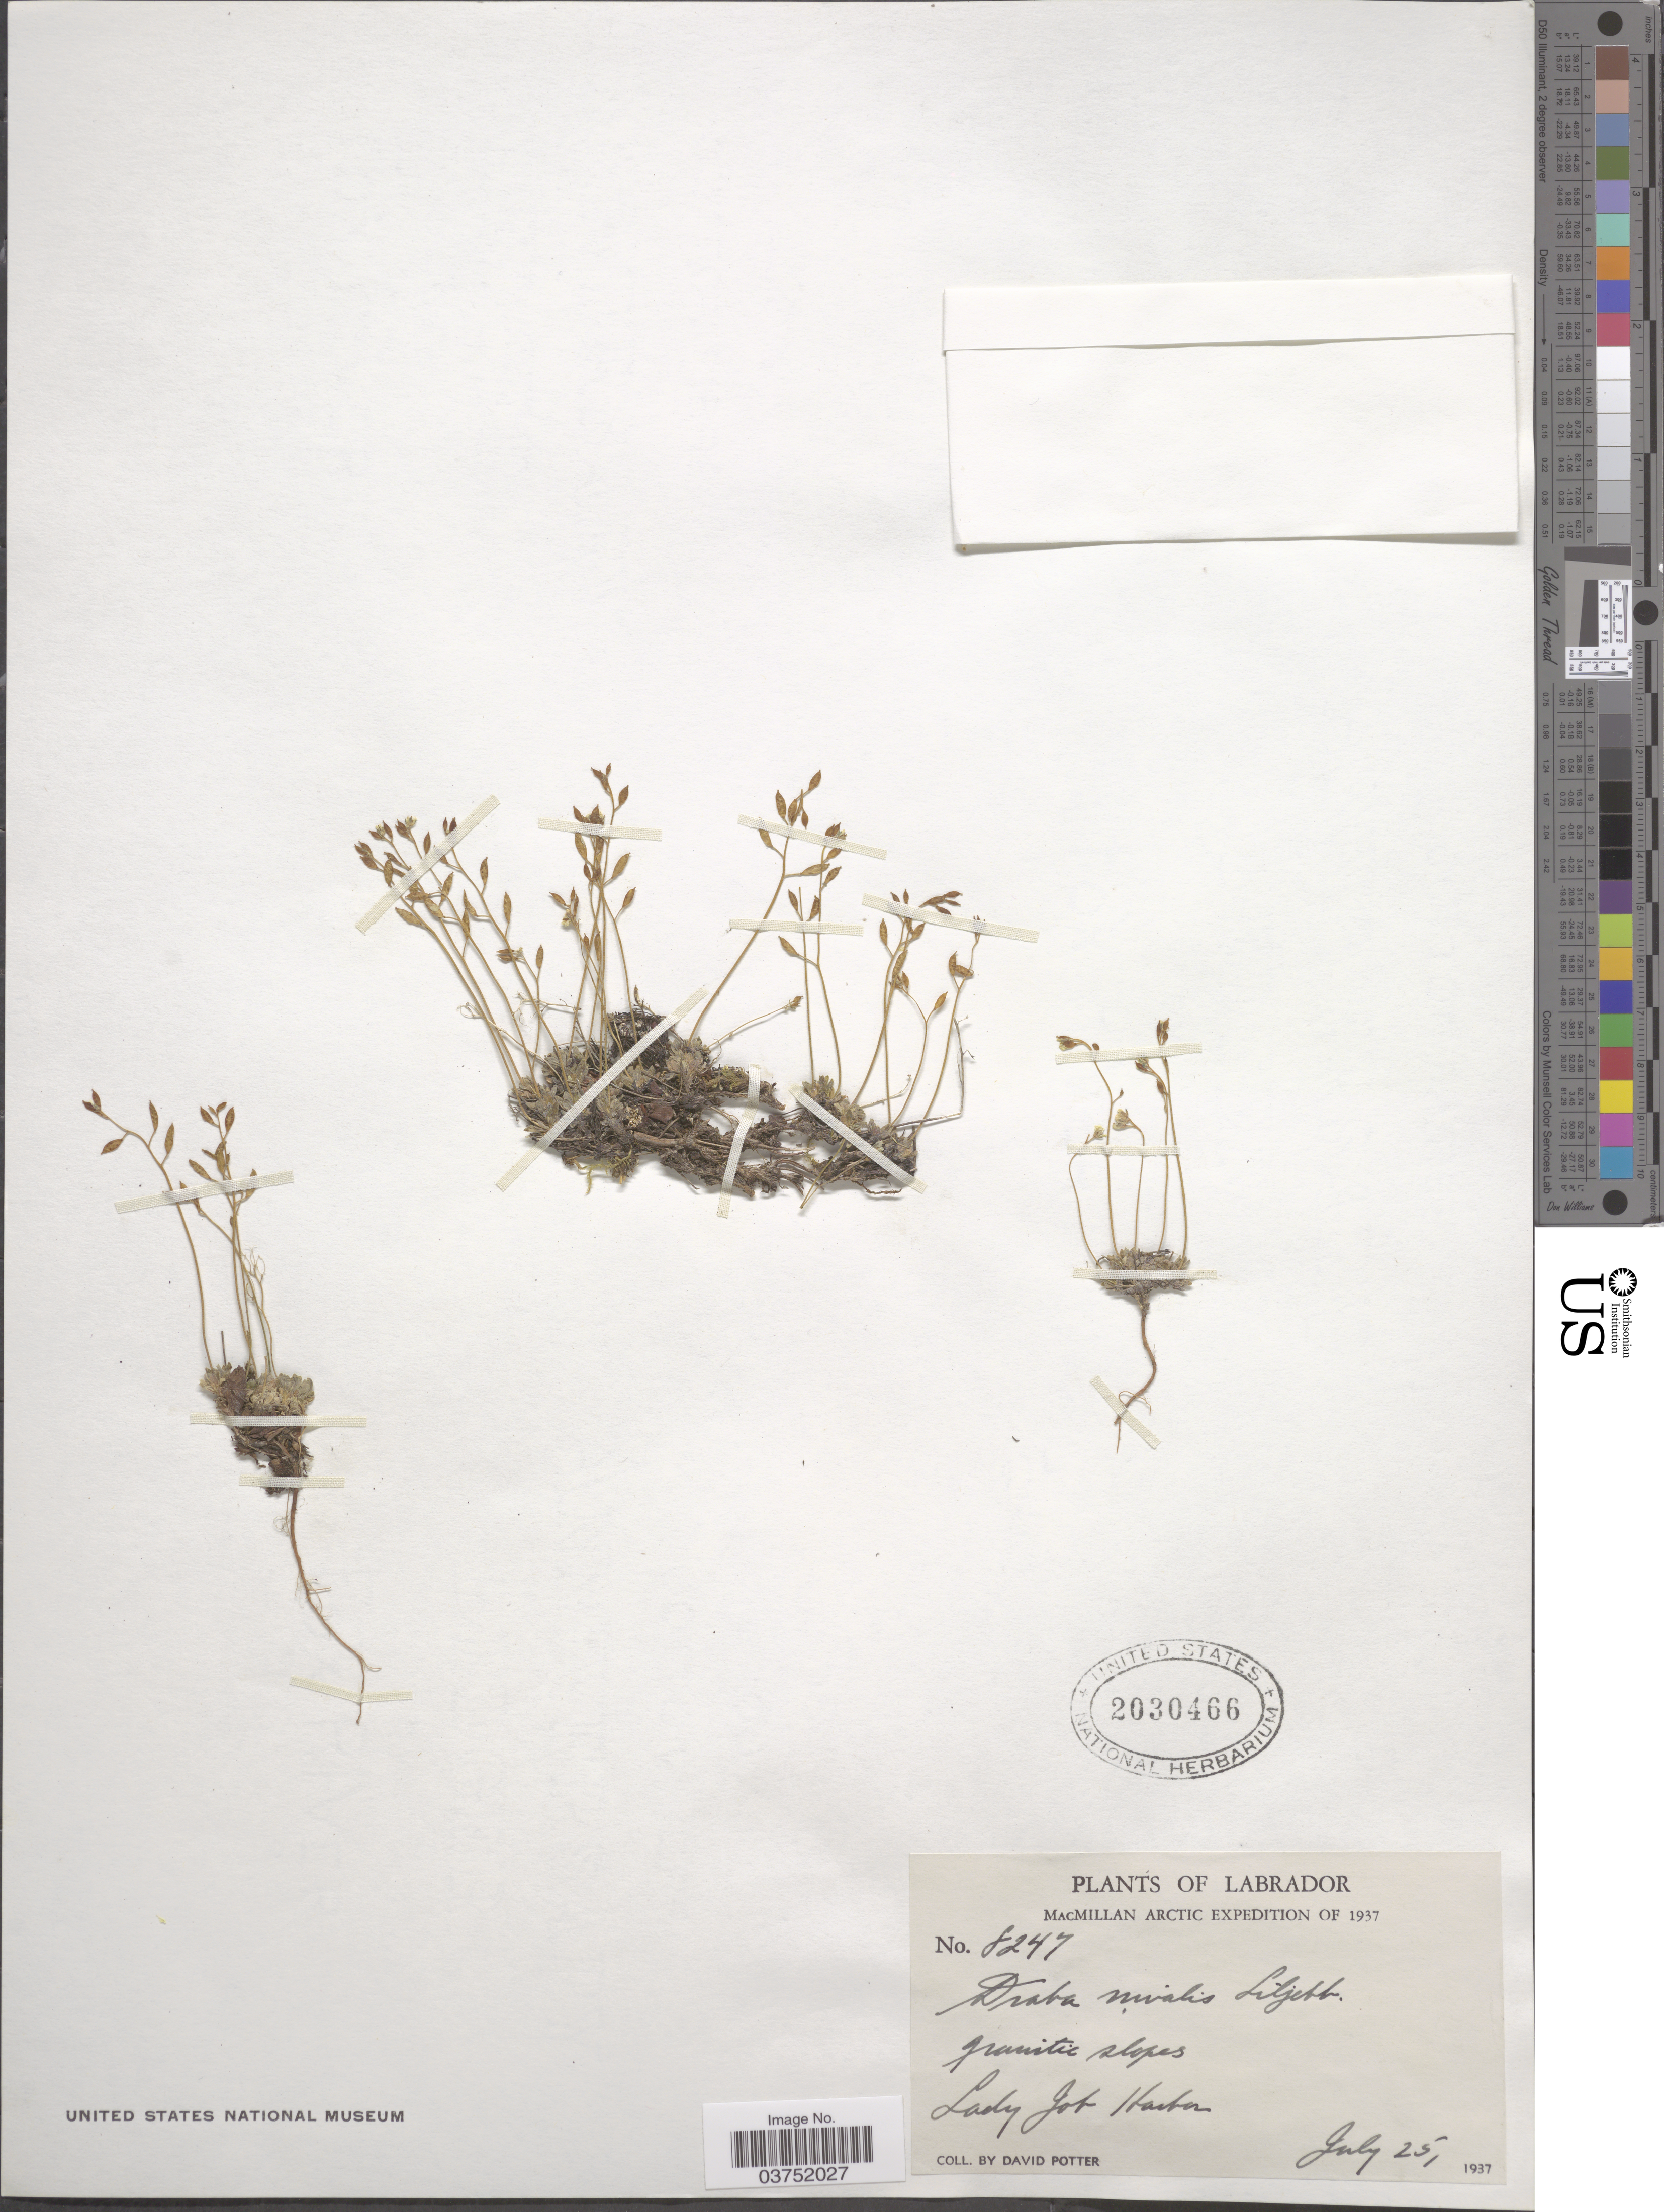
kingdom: Plantae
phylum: Tracheophyta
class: Magnoliopsida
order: Brassicales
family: Brassicaceae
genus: Draba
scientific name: Draba nivalis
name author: Lilj.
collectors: D. Potter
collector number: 8247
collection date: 1937-07-25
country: Canada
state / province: Newfoundland and Labrador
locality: Labrador. Granite slopes. Lady Job Harbor.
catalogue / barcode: US 2030466